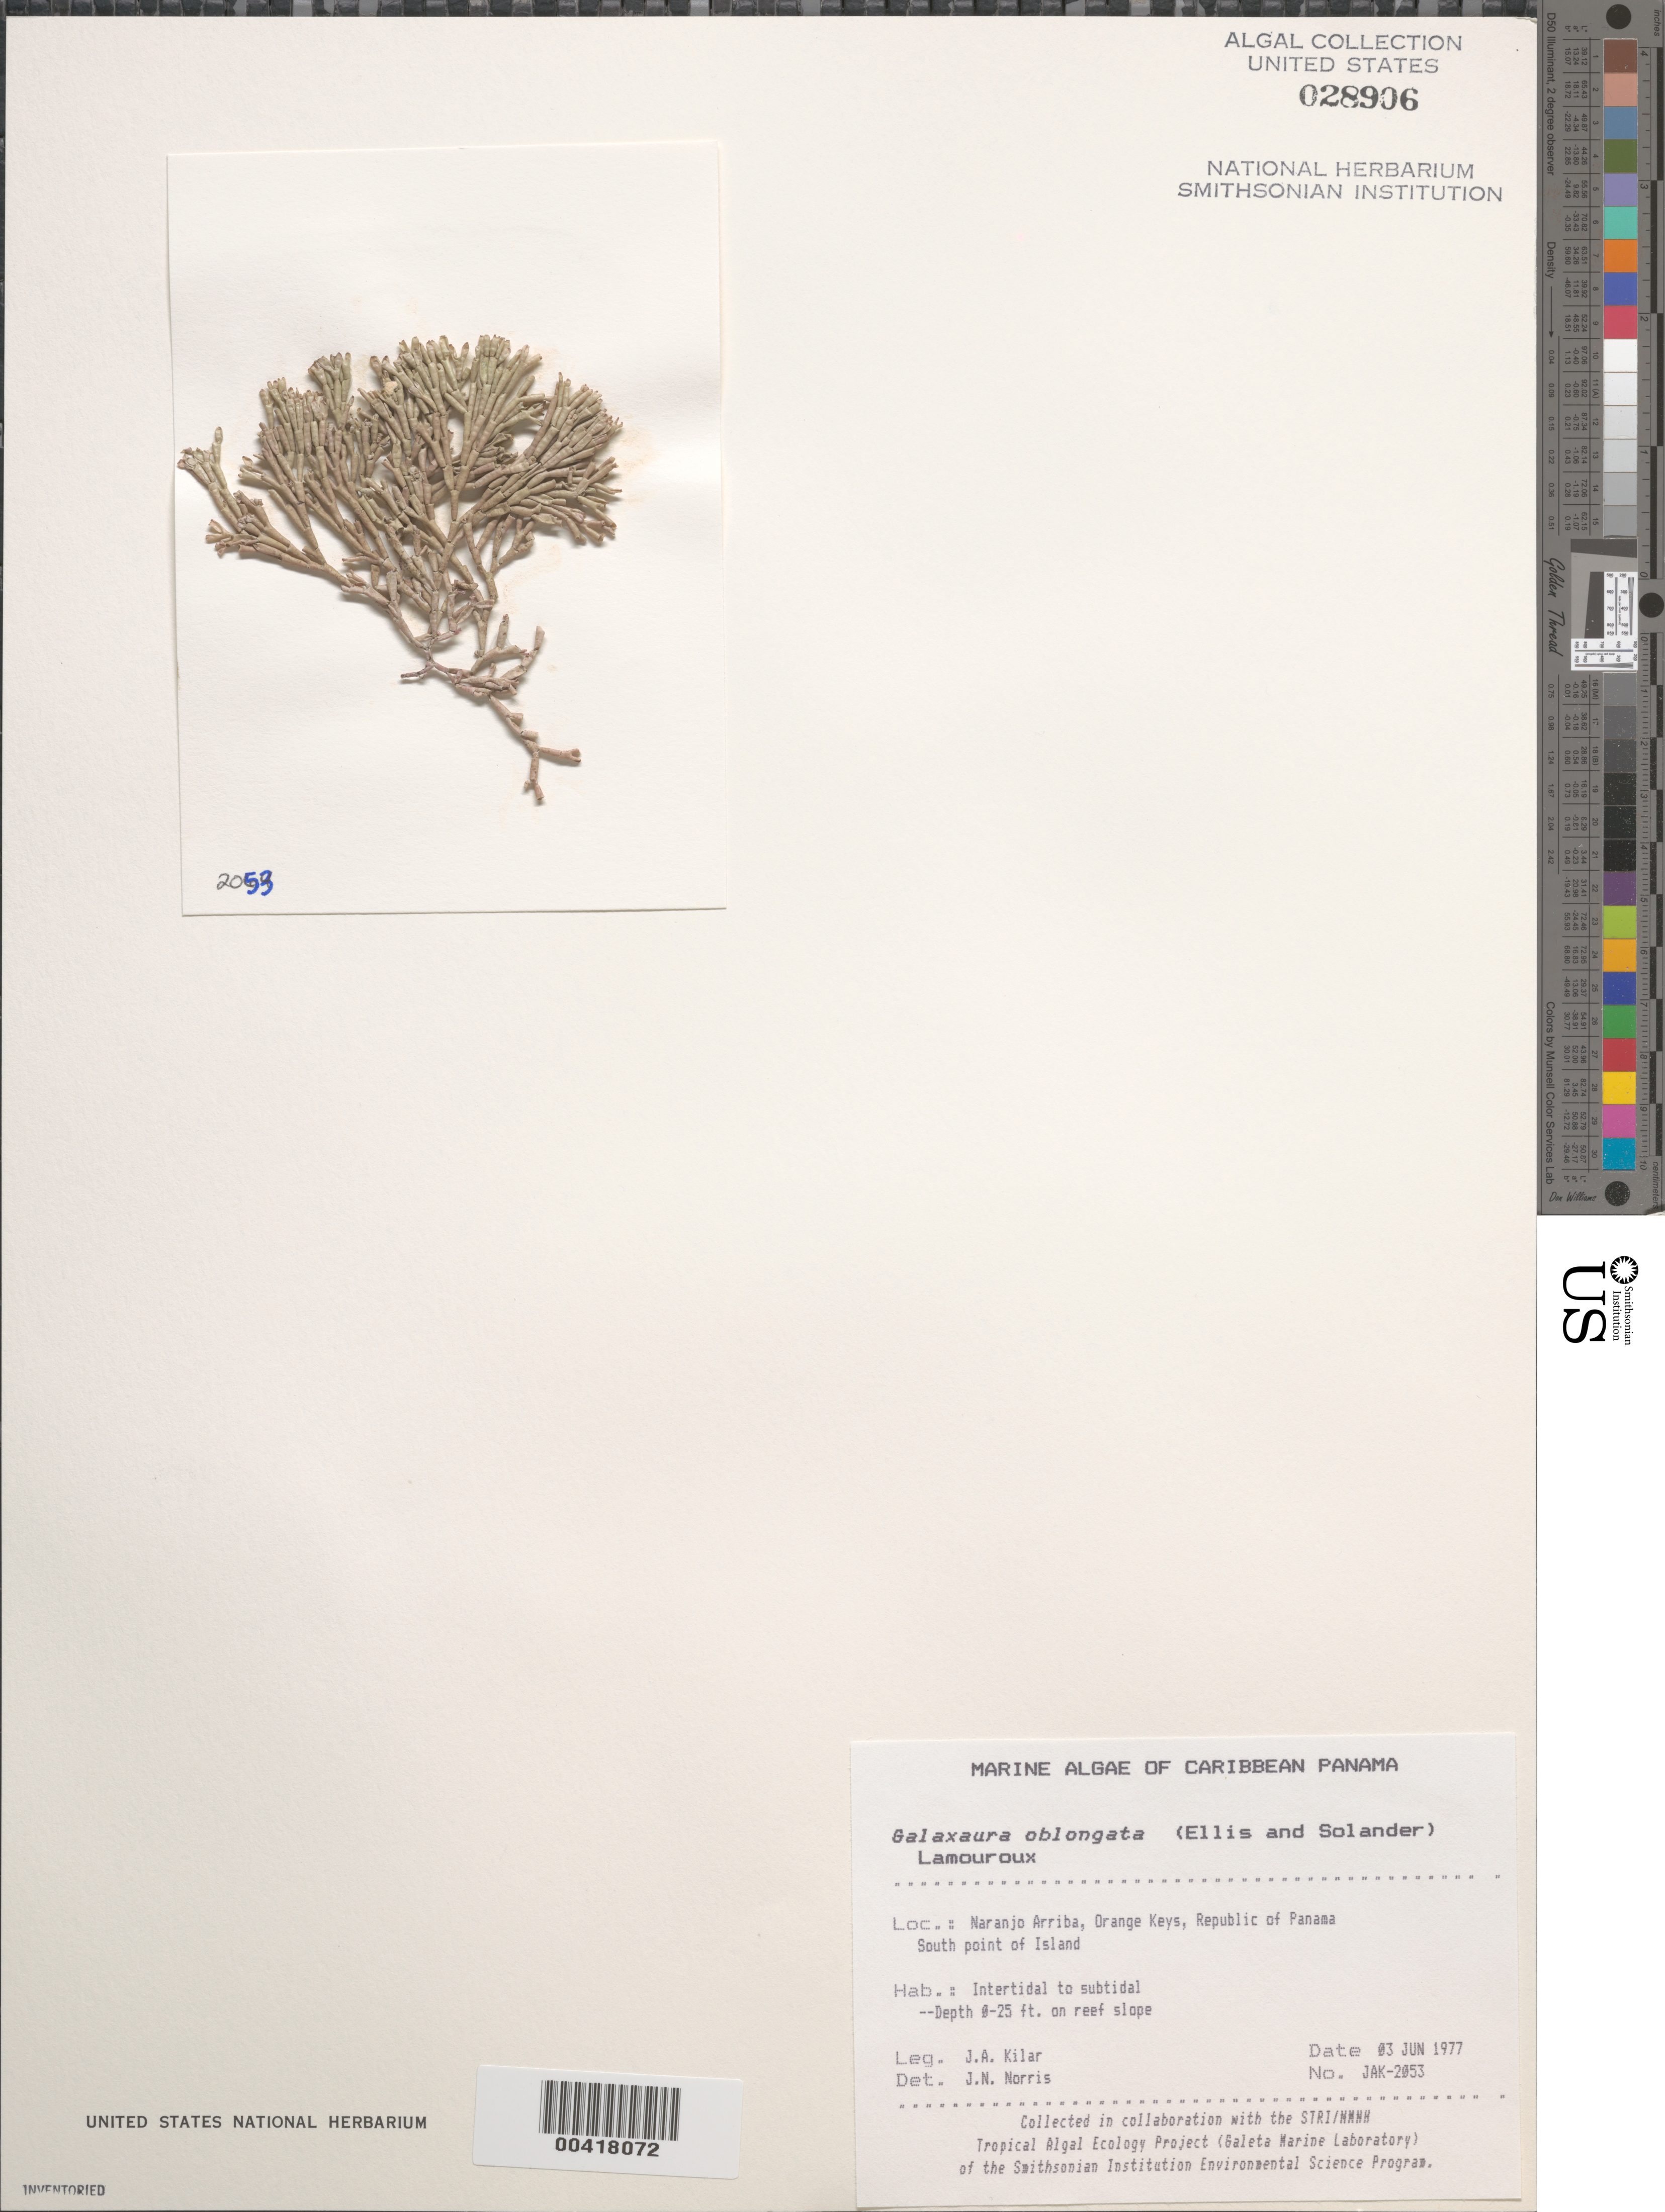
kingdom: Plantae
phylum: Rhodophyta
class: Florideophyceae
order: Nemaliales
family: Galaxauraceae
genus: Tricleocarpa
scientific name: Tricleocarpa fragilis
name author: (L.) Huisman & R.A. Towns.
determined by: Algae name updating Project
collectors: J. A. Kilar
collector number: JAK-2053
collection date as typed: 03 Jun 1977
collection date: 1977-06-03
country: Panama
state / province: Colón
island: Naranjo Arriba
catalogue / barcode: US 28906